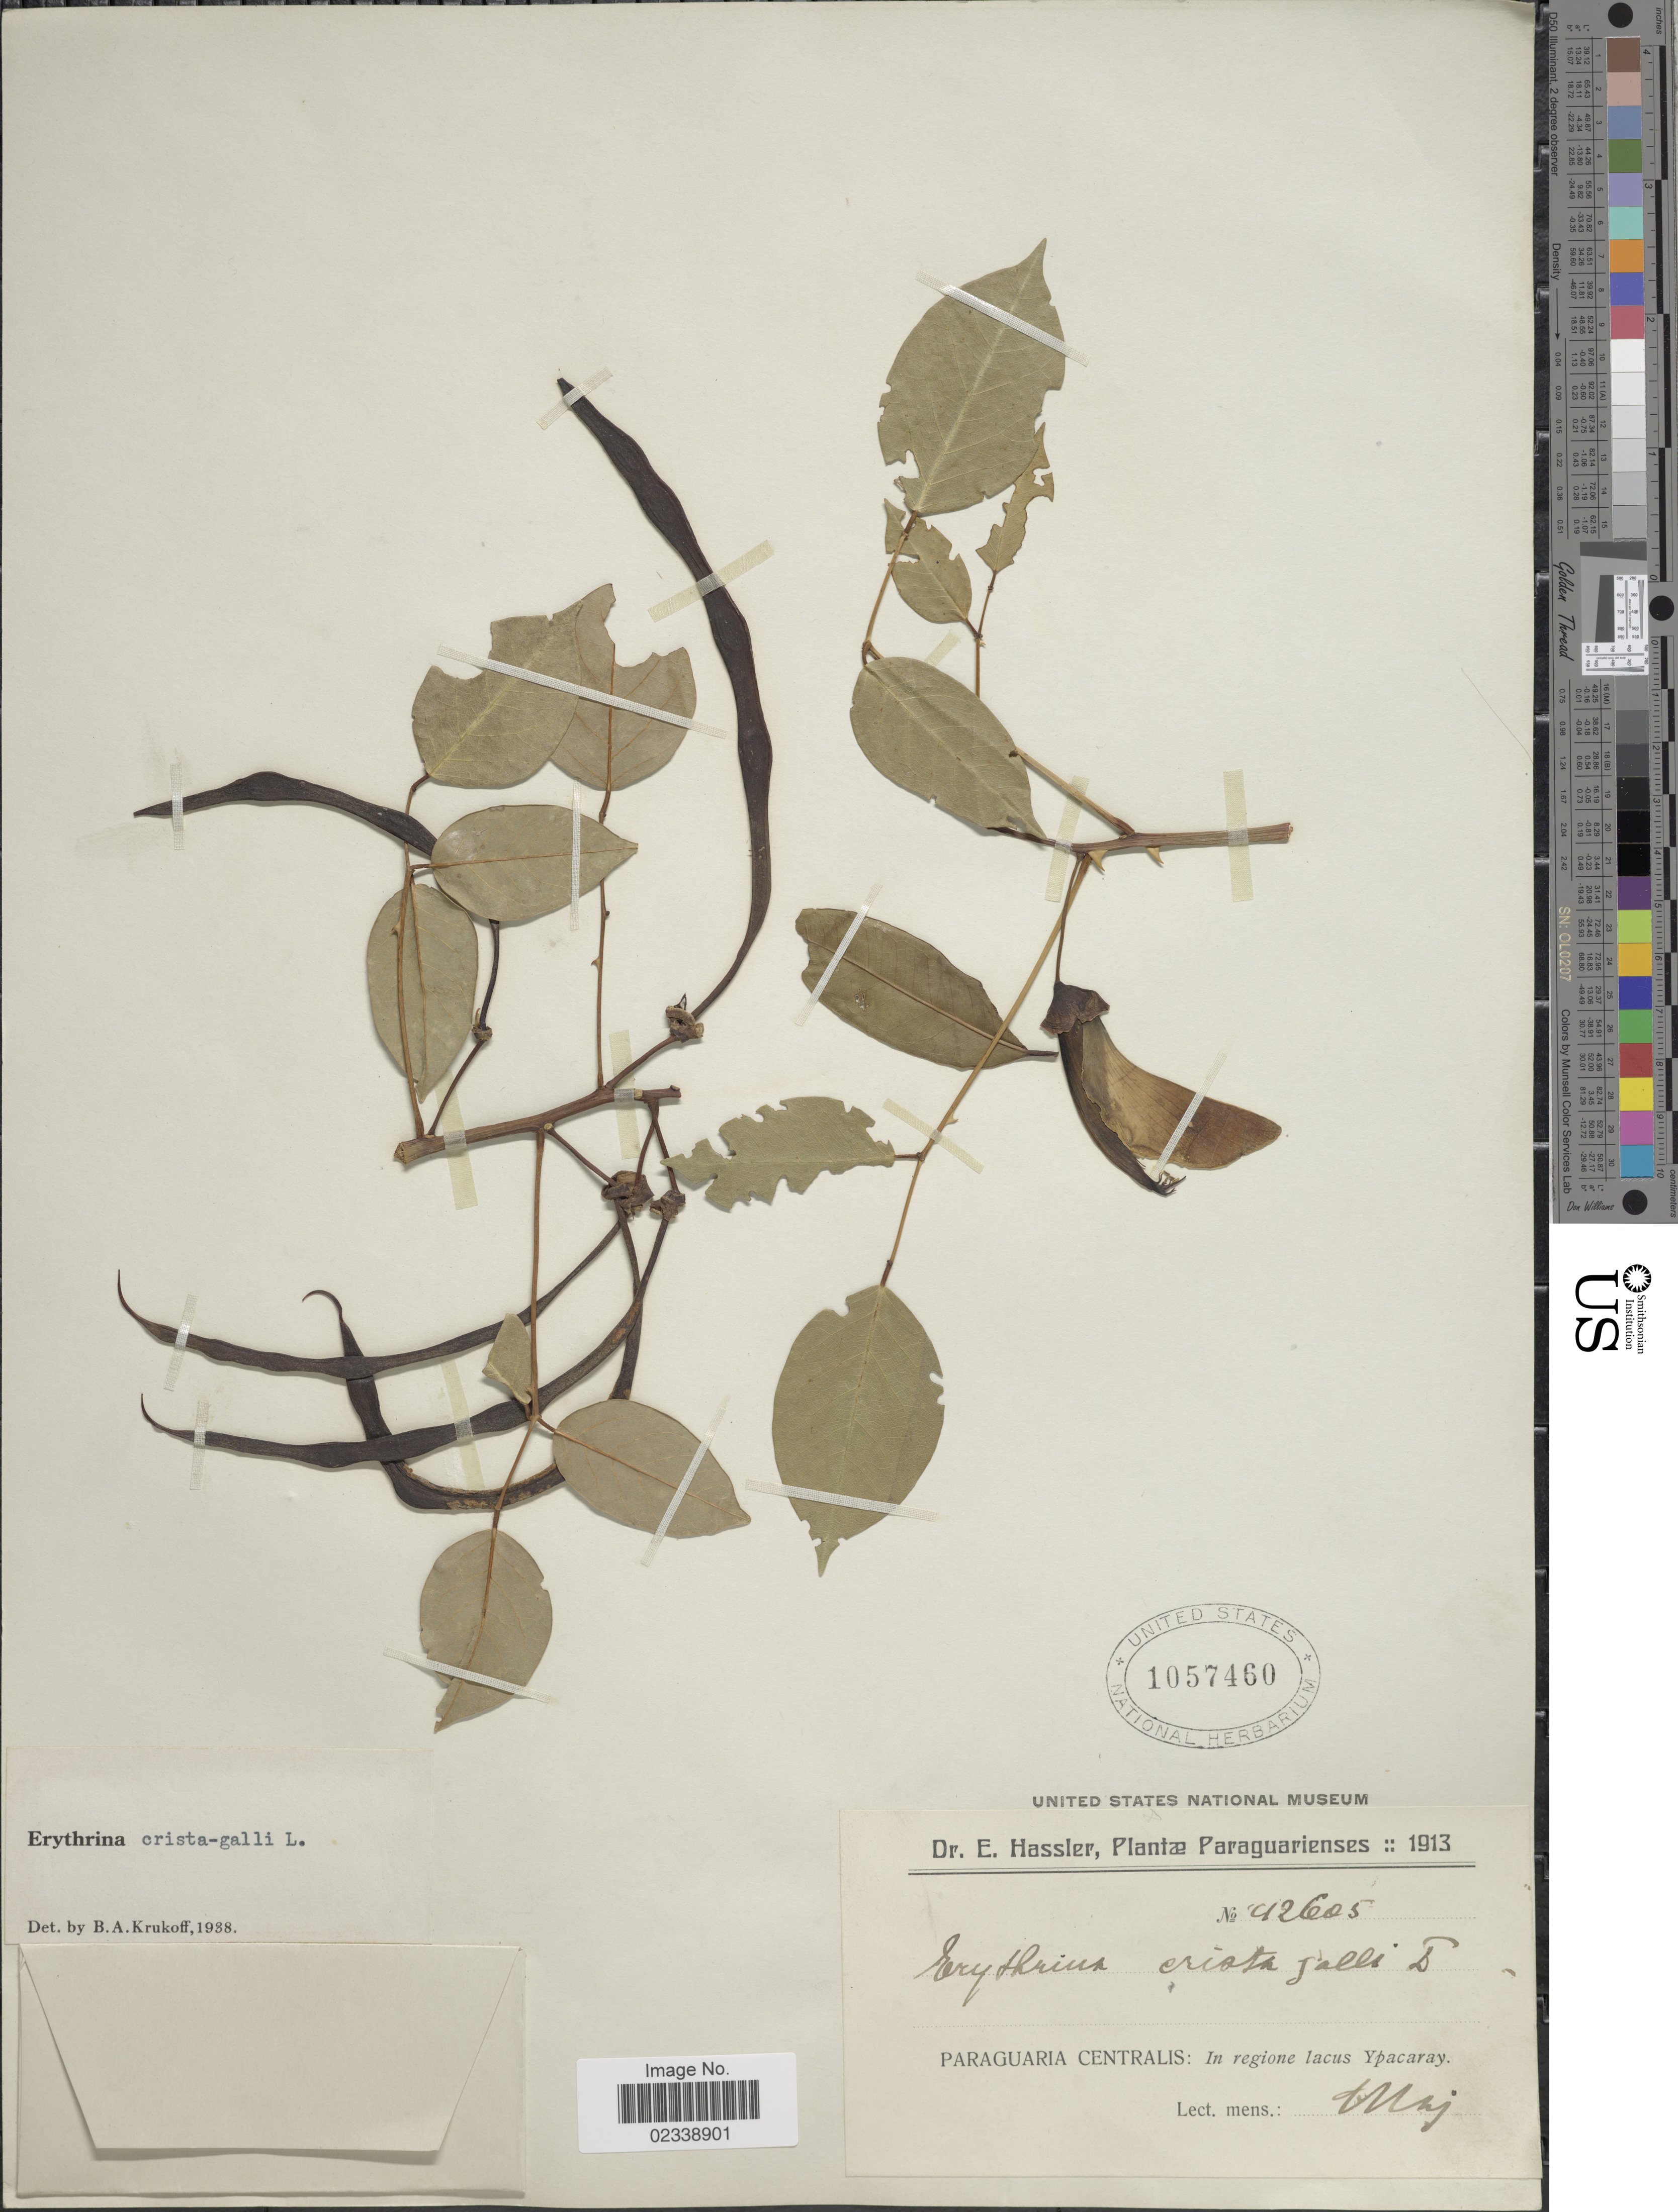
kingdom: Plantae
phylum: Tracheophyta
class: Magnoliopsida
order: Fabales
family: Fabaceae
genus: Erythrina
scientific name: Erythrina crista-galli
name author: L.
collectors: E. Hassler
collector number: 42605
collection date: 1913-05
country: Paraguay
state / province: Central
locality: Paraguarienses, Paraguaria Centralis: in regione lacus Ypacaray.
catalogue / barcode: US 1057460